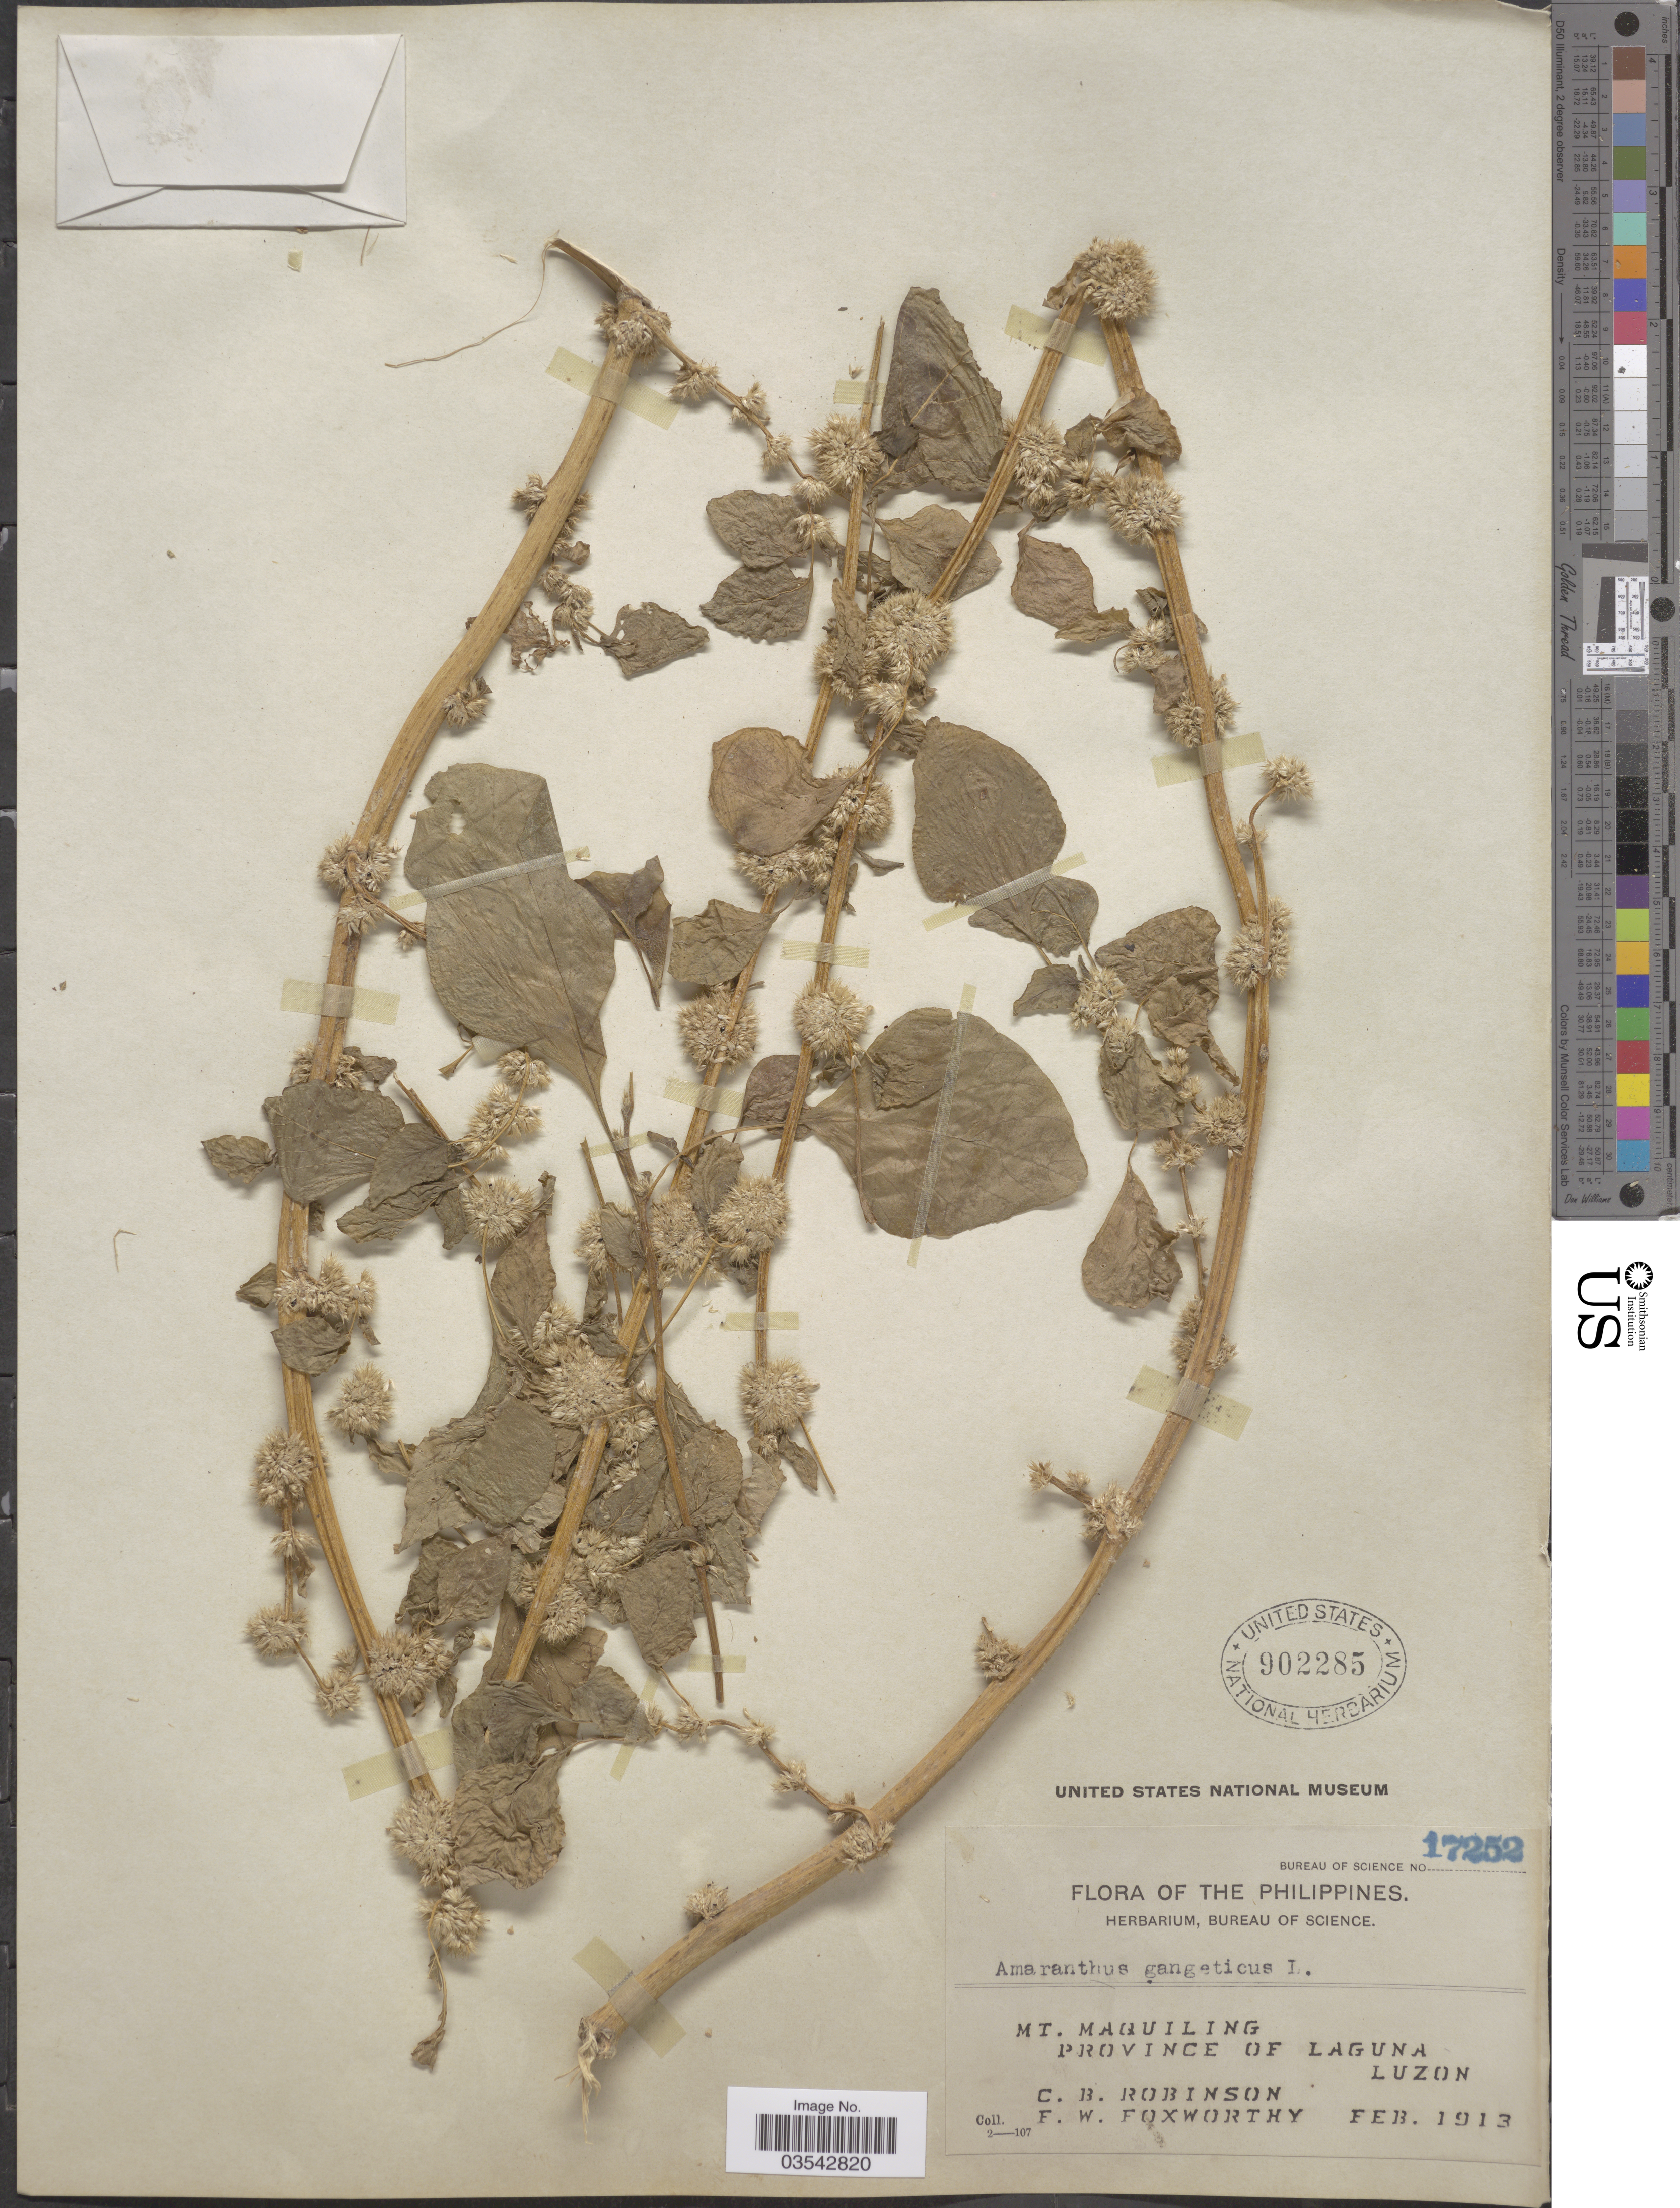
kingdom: Plantae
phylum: Tracheophyta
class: Magnoliopsida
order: Caryophyllales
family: Amaranthaceae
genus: Amaranthus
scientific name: Amaranthus tricolor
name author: L.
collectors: C. Robinson & F. W. Foxworthy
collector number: Bureau of Science 17252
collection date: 1913-02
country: Philippines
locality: Mt. Maquiling. Province of Laguna. Luzon.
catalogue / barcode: US 902285